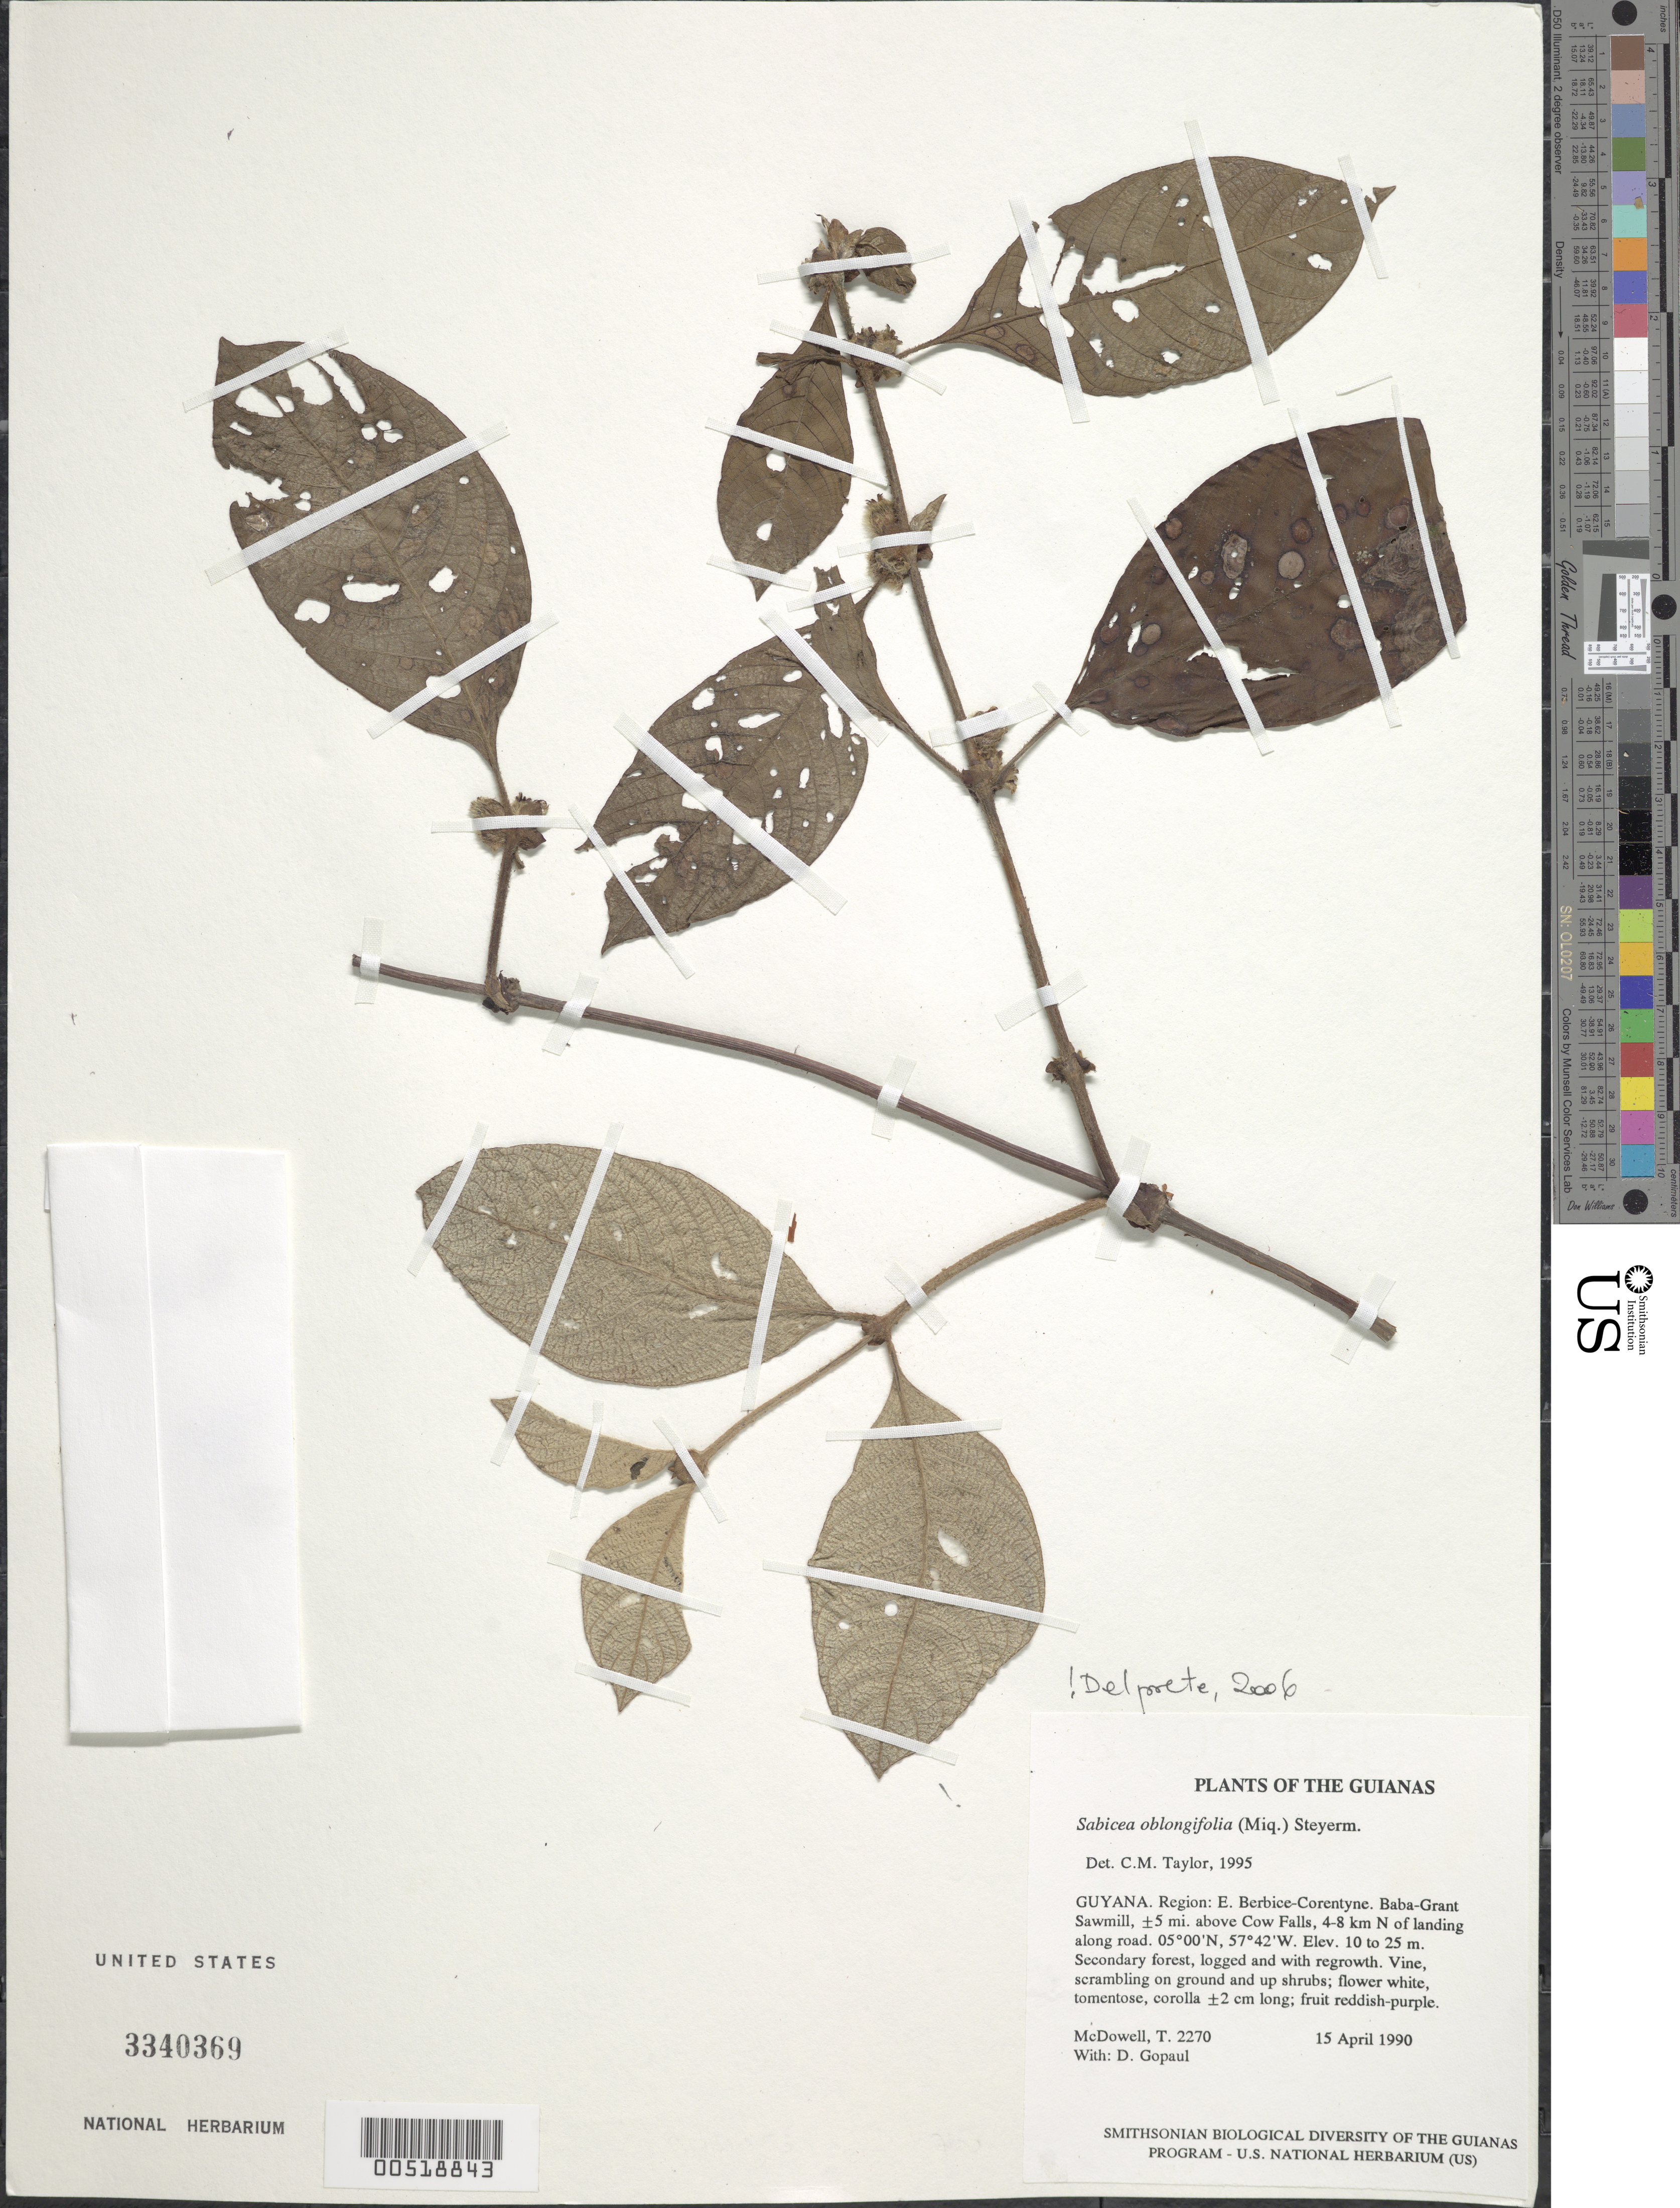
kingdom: Plantae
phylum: Tracheophyta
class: Magnoliopsida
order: Gentianales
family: Rubiaceae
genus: Sabicea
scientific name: Sabicea oblongifolia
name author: (Miq.) Steyerm.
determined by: Delprete, P. G., Herb. de Guyane Cay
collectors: T. McDowell & D. Gopaul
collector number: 2270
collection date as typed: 15 April 1990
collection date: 1990-04-15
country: Guyana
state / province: E. Berbice-Corentyne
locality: Baba-Grant Sawmill, ±5 mi. above Cow Falls, Corentyne River. 4-8 km N of landing along logging road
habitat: Secondary forest, logged and with regrowth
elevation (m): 10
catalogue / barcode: US 3340369